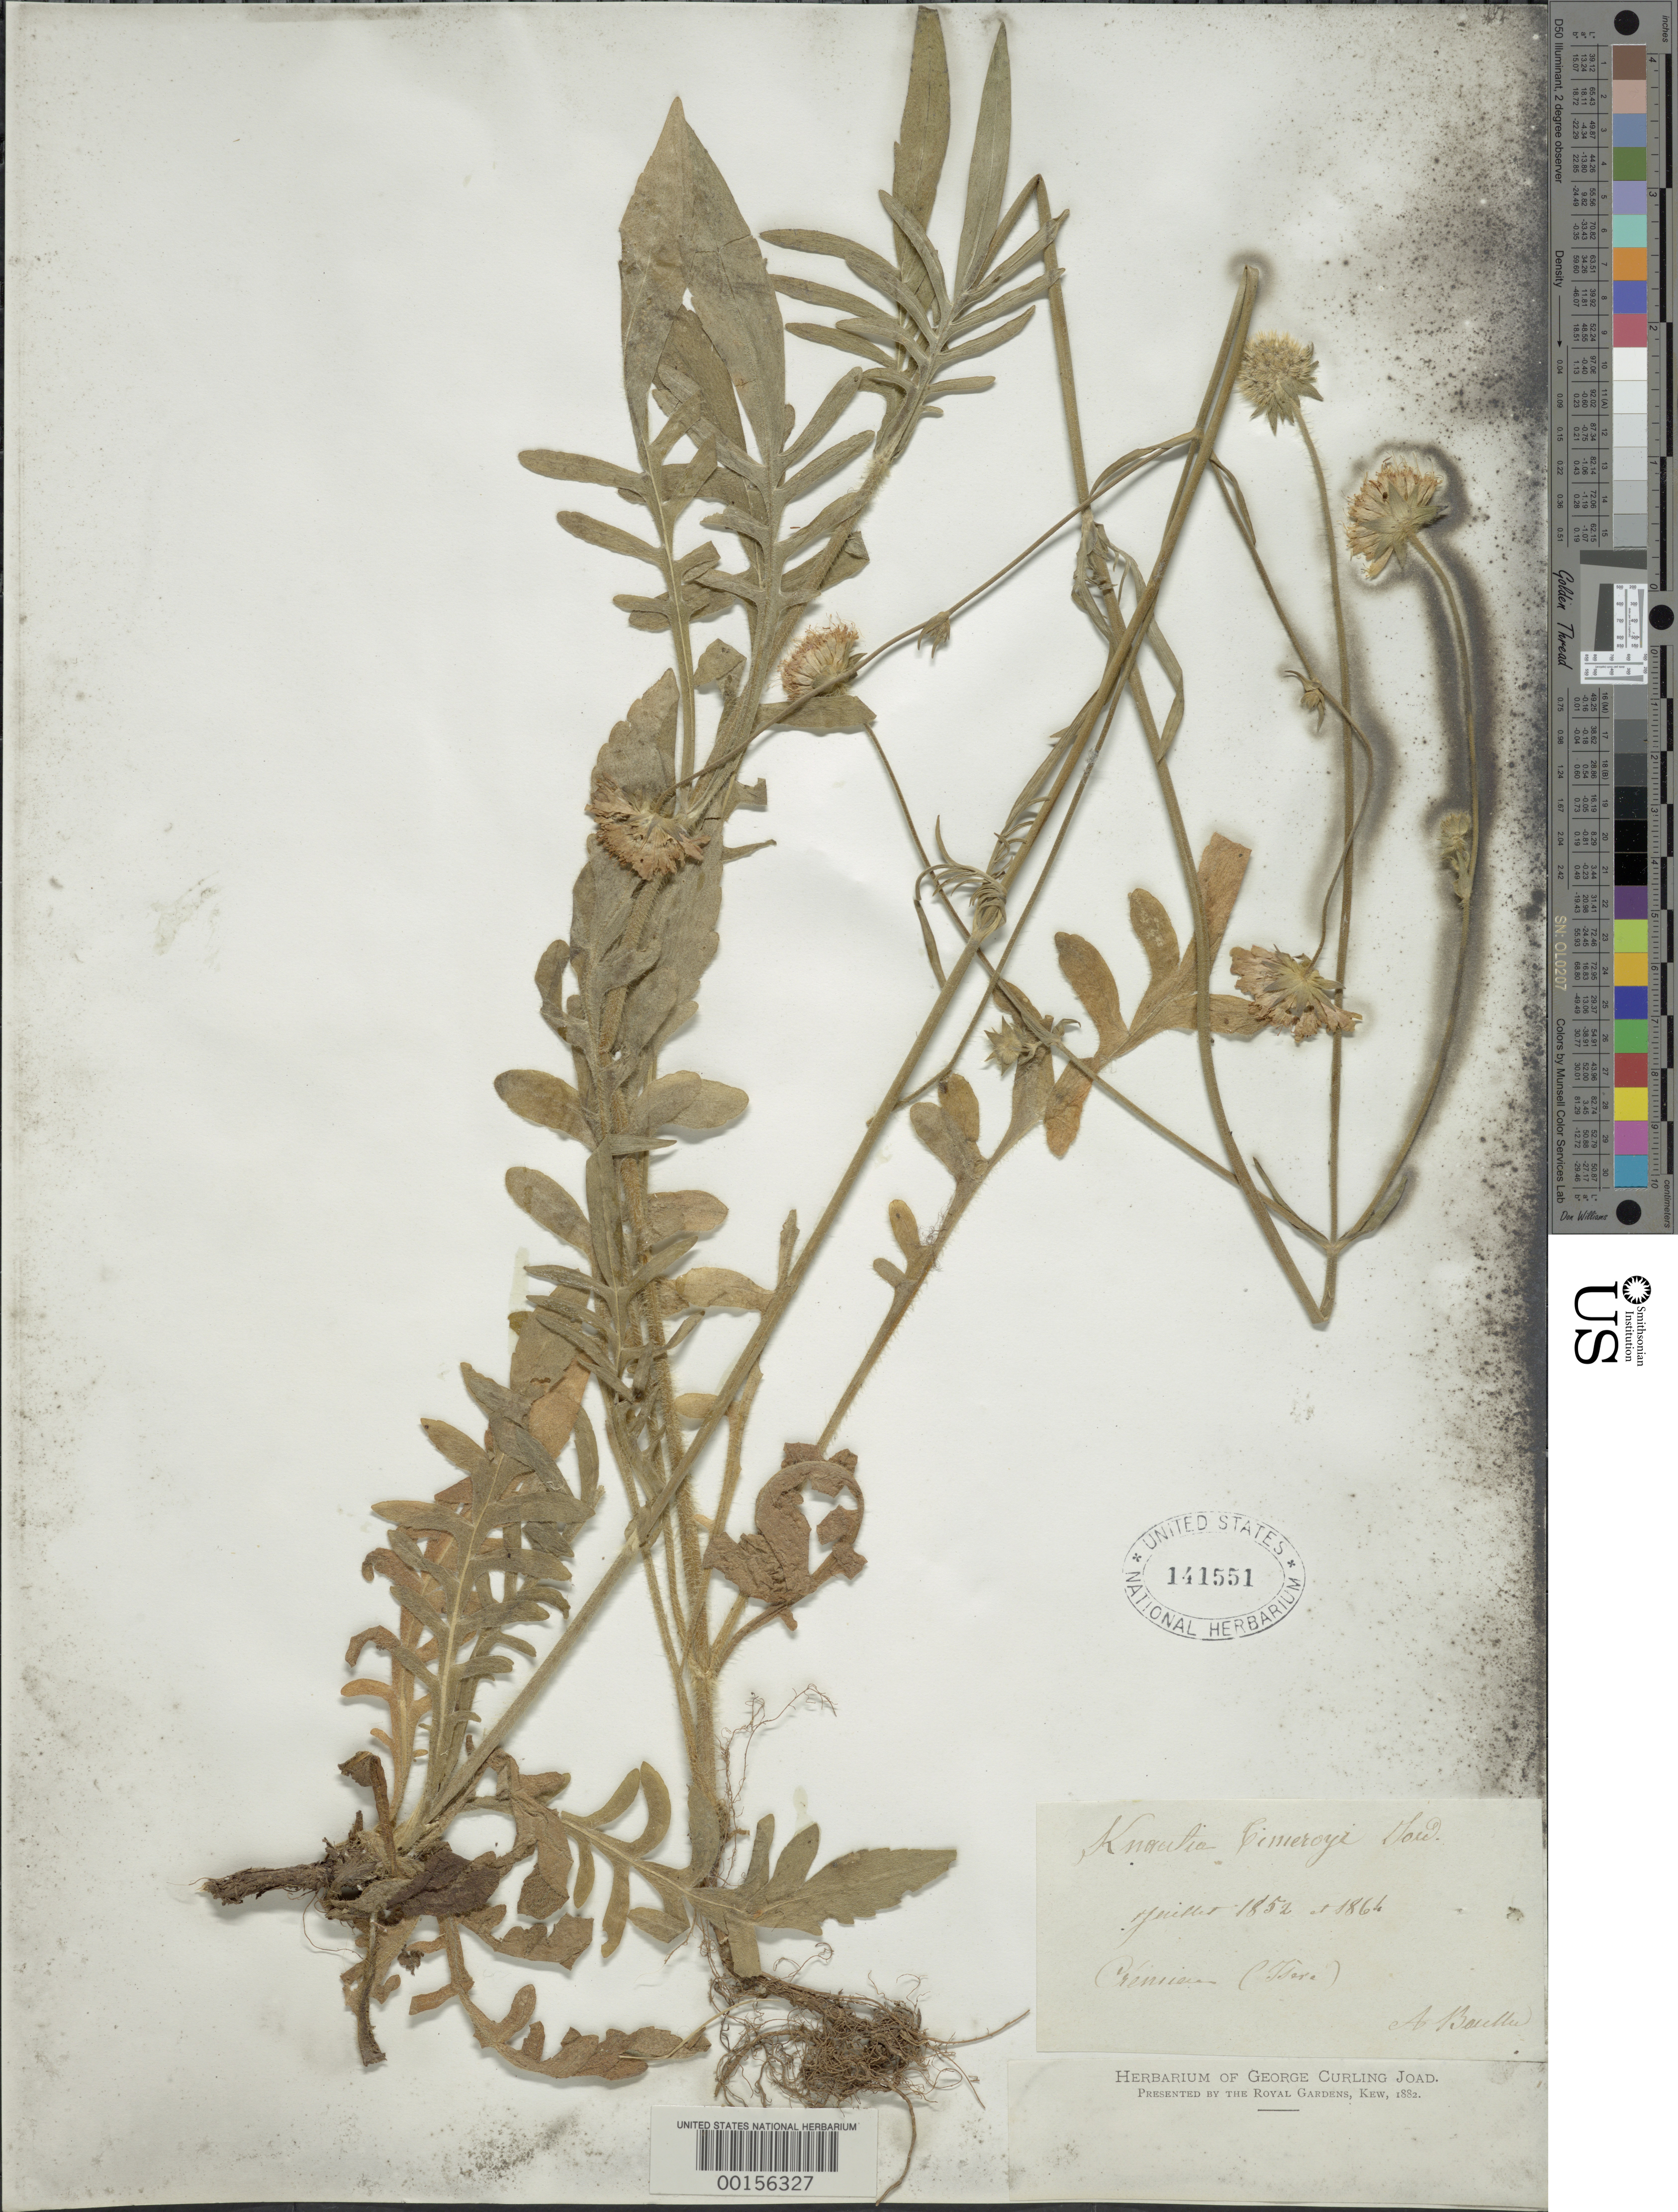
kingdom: Plantae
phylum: Tracheophyta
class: Magnoliopsida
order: Dipsacales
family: Caprifoliaceae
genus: Knautia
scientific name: Knautia sp.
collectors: A. Bauller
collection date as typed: Jul 1852 and -- --- 1864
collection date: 1852-07,1864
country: Italy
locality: Cremian(Tsore)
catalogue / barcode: US 141551